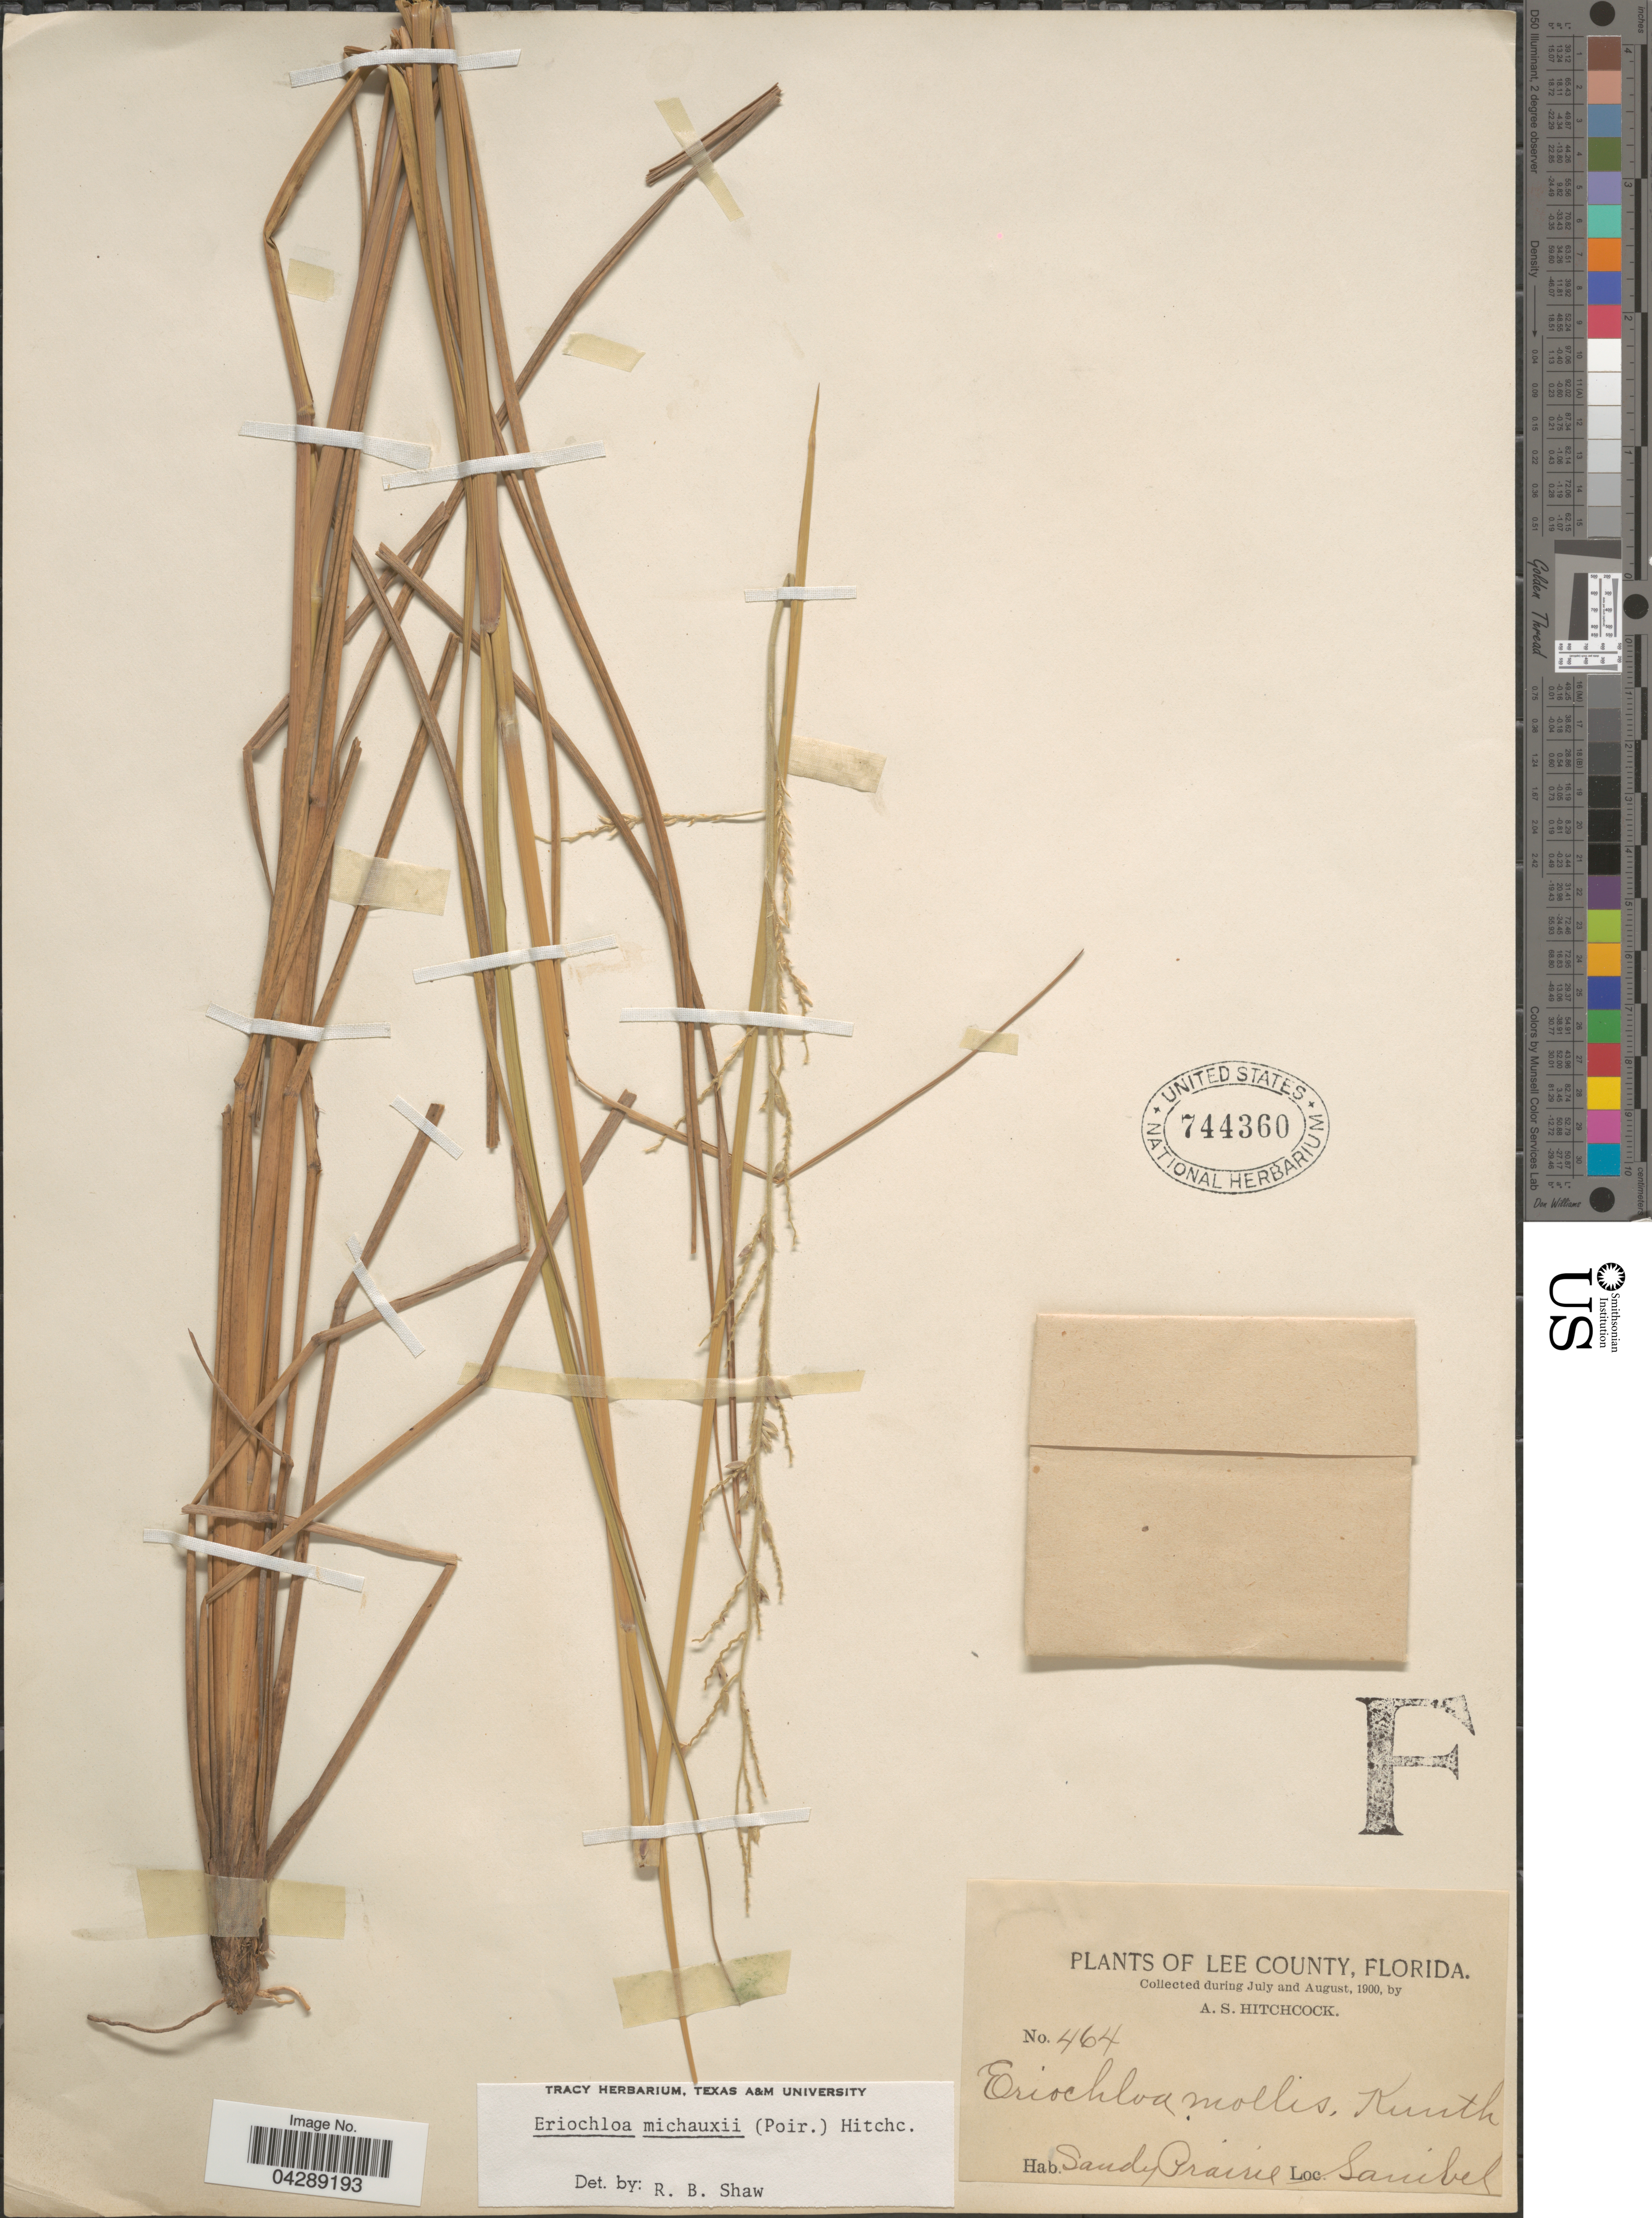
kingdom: Plantae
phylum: Tracheophyta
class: Liliopsida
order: Poales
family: Poaceae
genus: Eriochloa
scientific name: Eriochloa michauxii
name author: (Poir.) Hitchc.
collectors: A. S. Hitchcock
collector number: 464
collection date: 1900-07/1900-08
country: United States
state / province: Florida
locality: Lee County. Sandy Prairie. Sanibel.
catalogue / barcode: US 744360